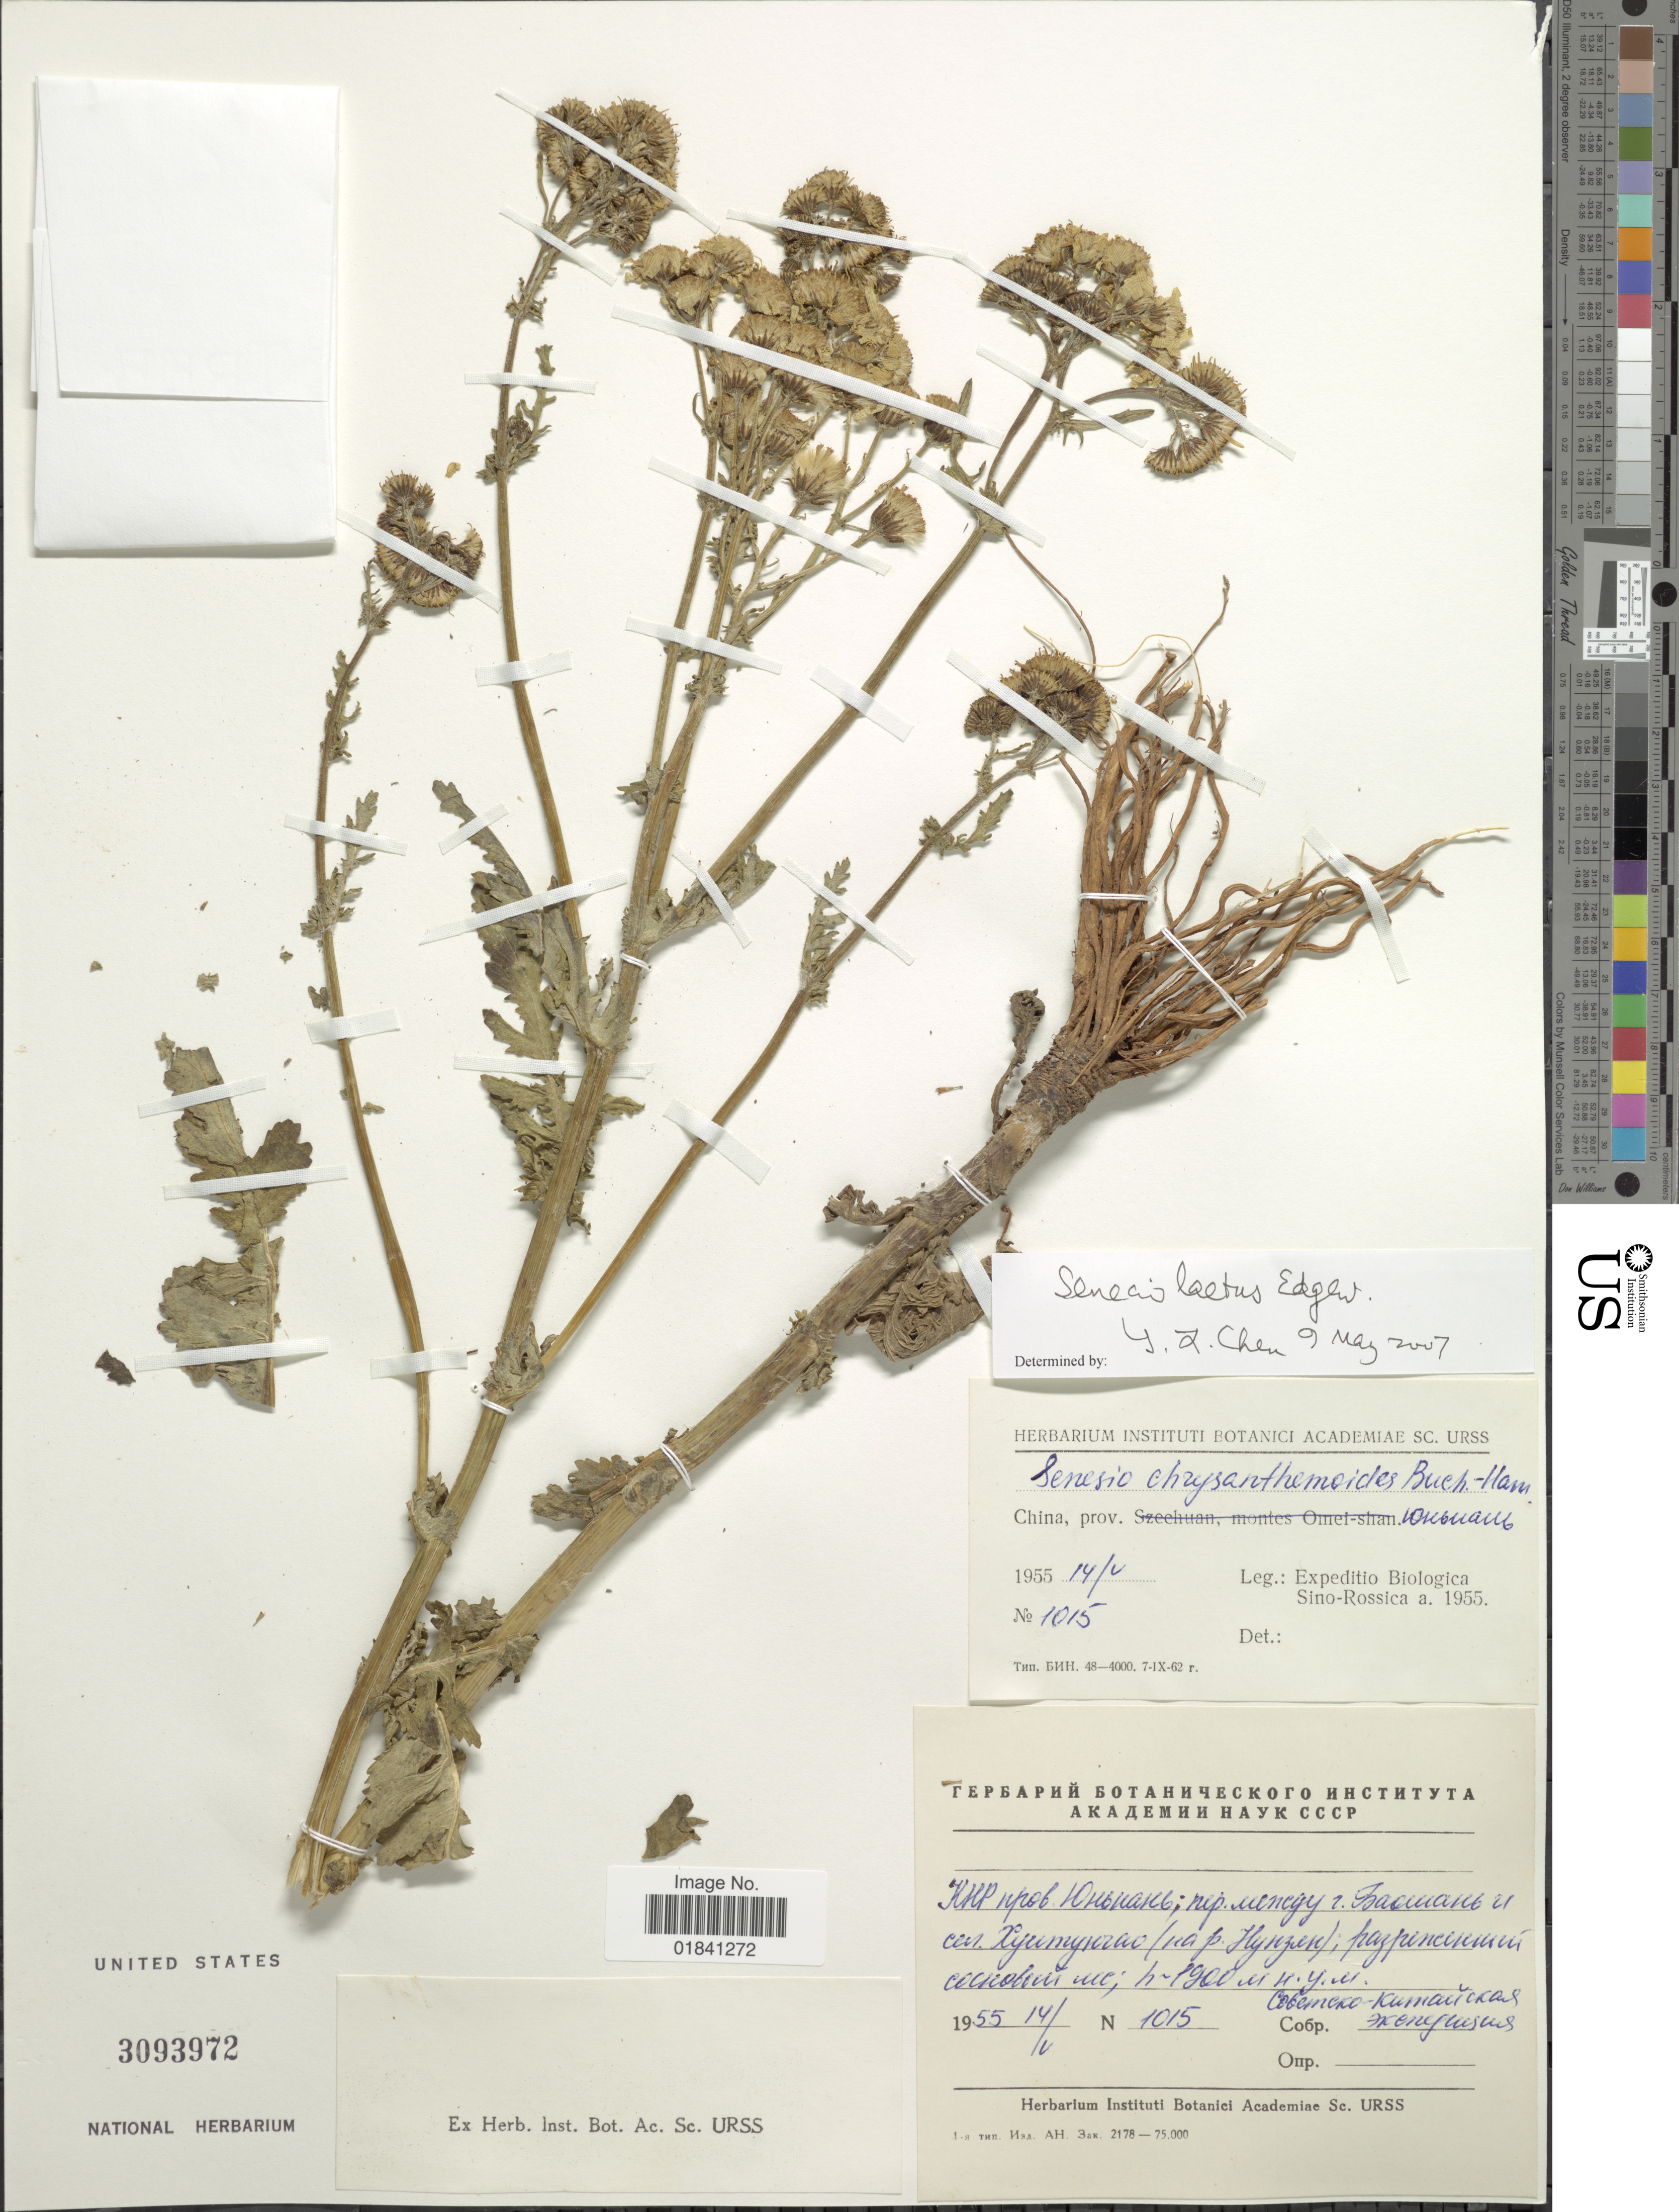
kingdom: Plantae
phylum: Tracheophyta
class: Magnoliopsida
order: Asterales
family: Asteraceae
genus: Senecio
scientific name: Senecio laetus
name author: Edgew.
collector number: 1015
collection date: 1955-05-14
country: China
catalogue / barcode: US 3093972